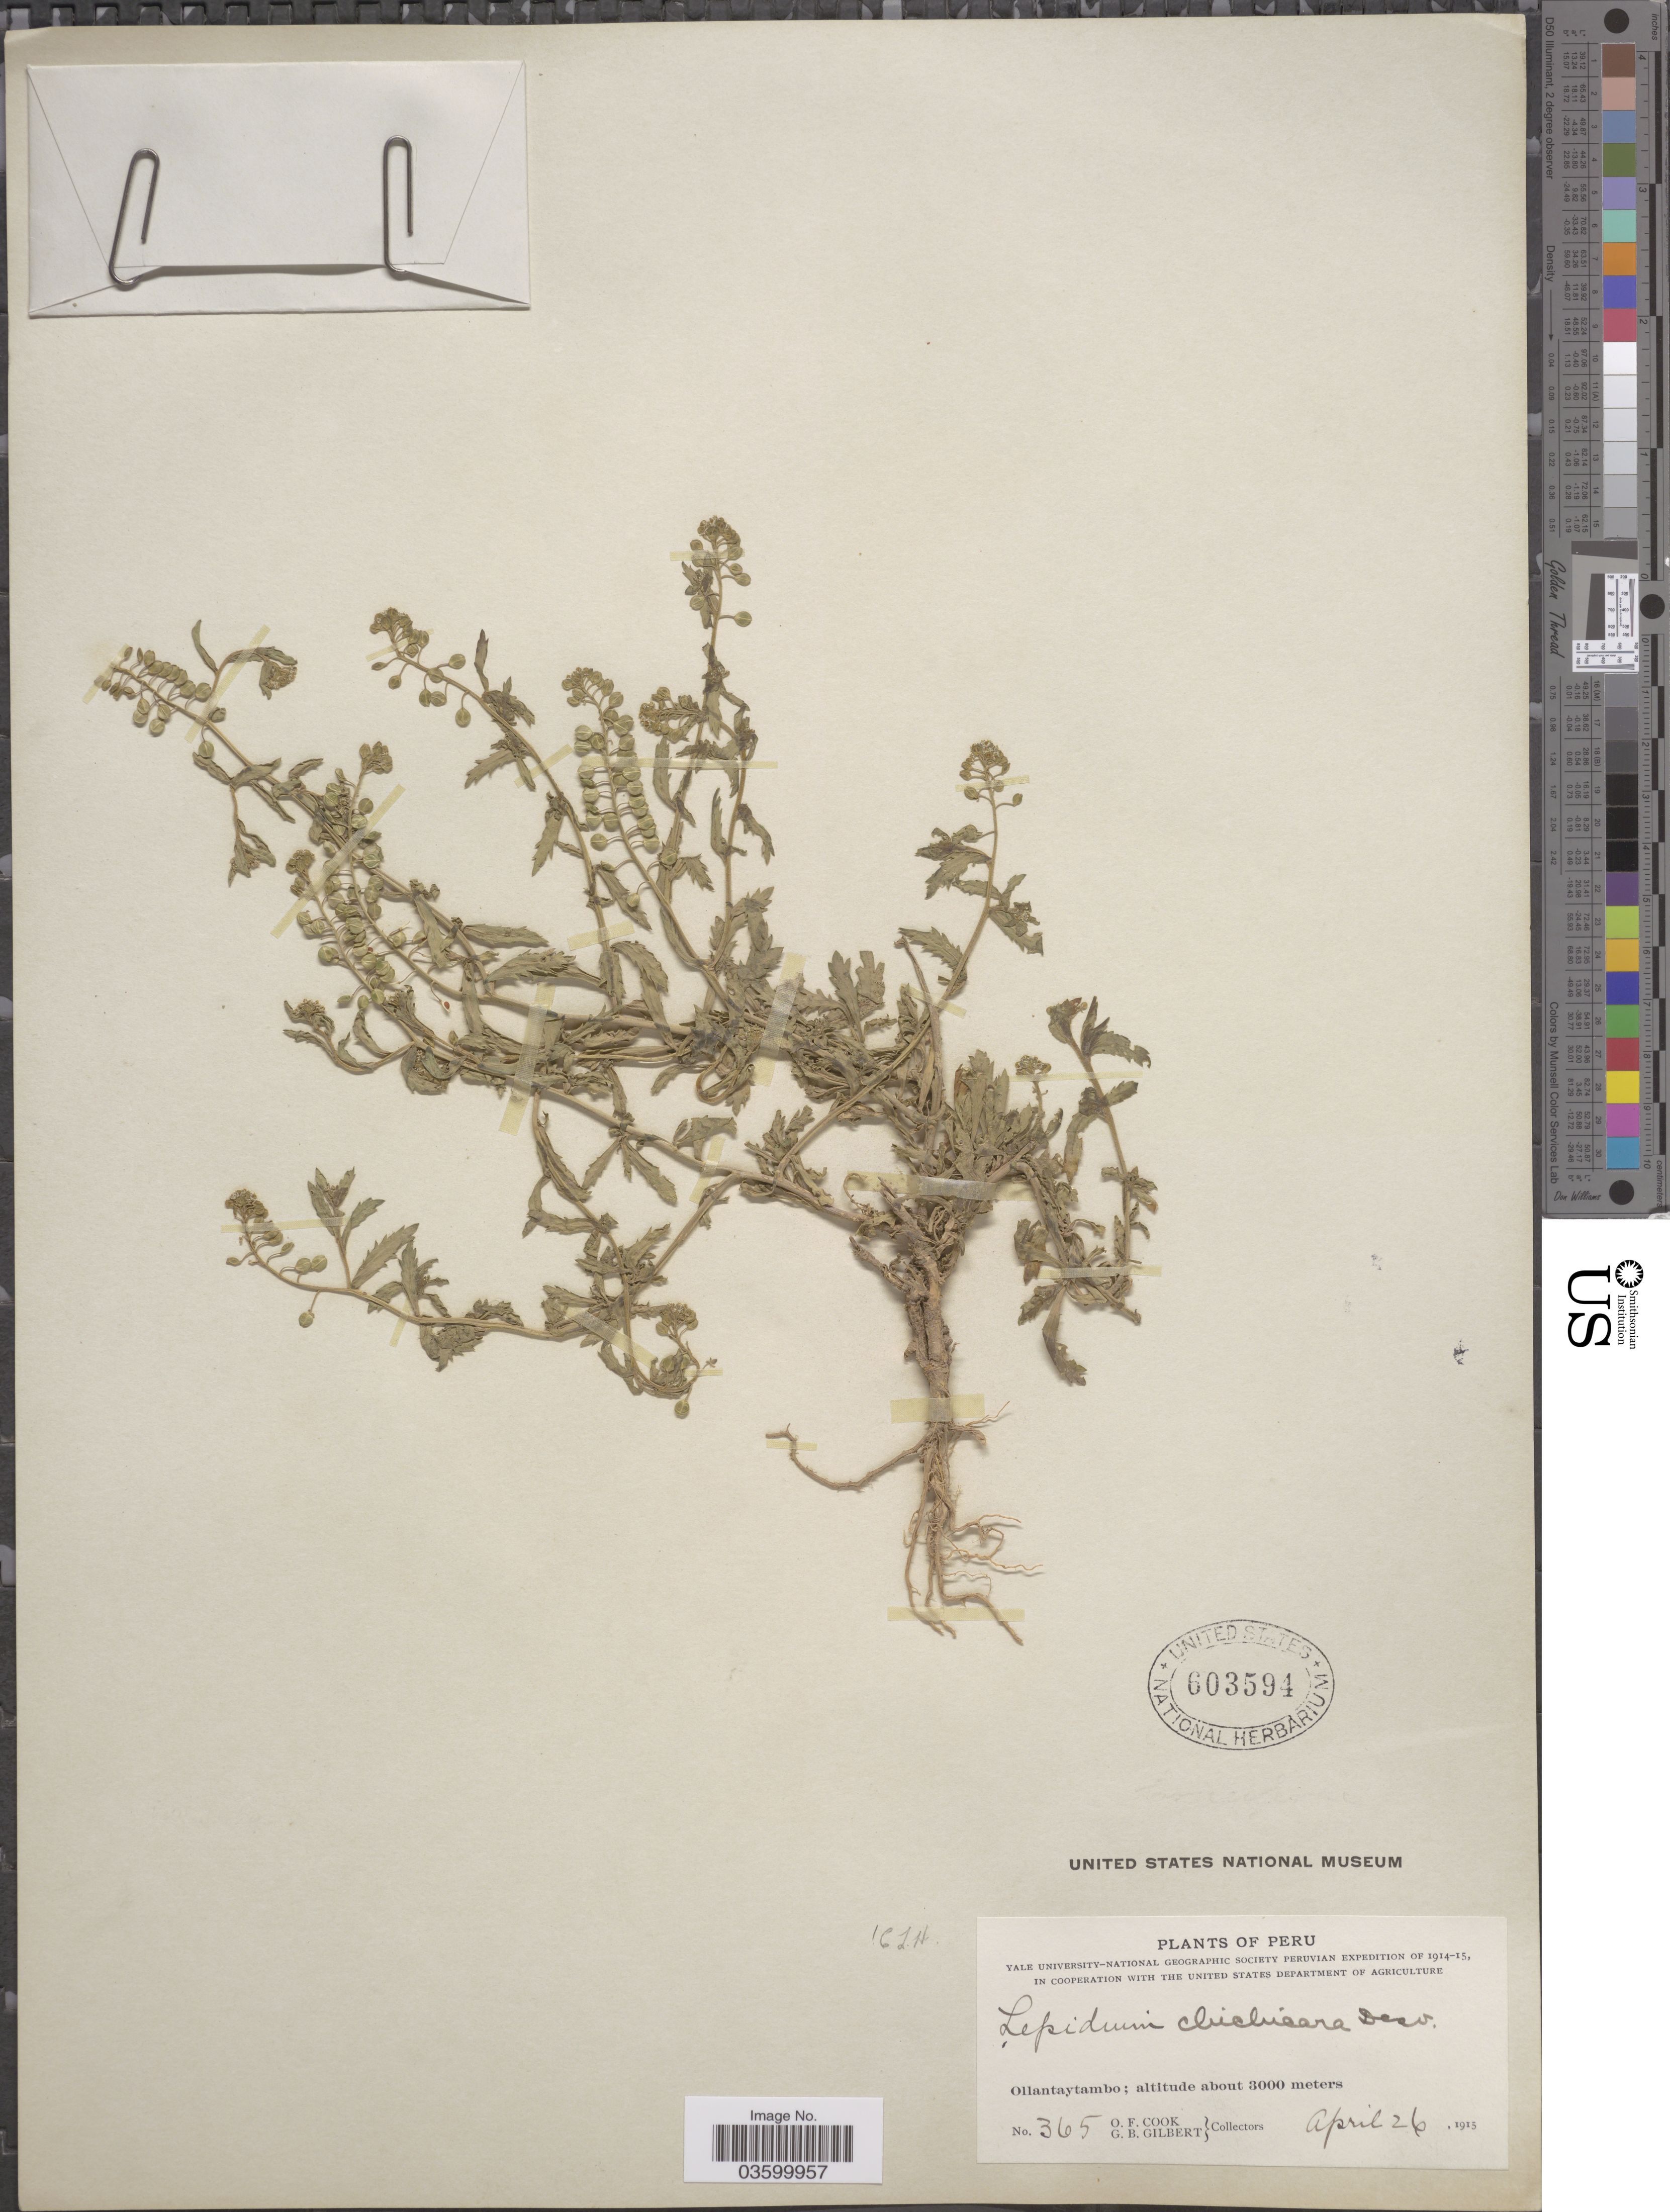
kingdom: Plantae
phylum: Tracheophyta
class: Magnoliopsida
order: Brassicales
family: Brassicaceae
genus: Lepidium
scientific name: Lepidium chichicara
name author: Desv.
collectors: O. F. Cook & G. B. Gilbert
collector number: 365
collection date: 1915-04-26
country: Peru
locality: Ollantaytambo.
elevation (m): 3000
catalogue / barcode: US 603594